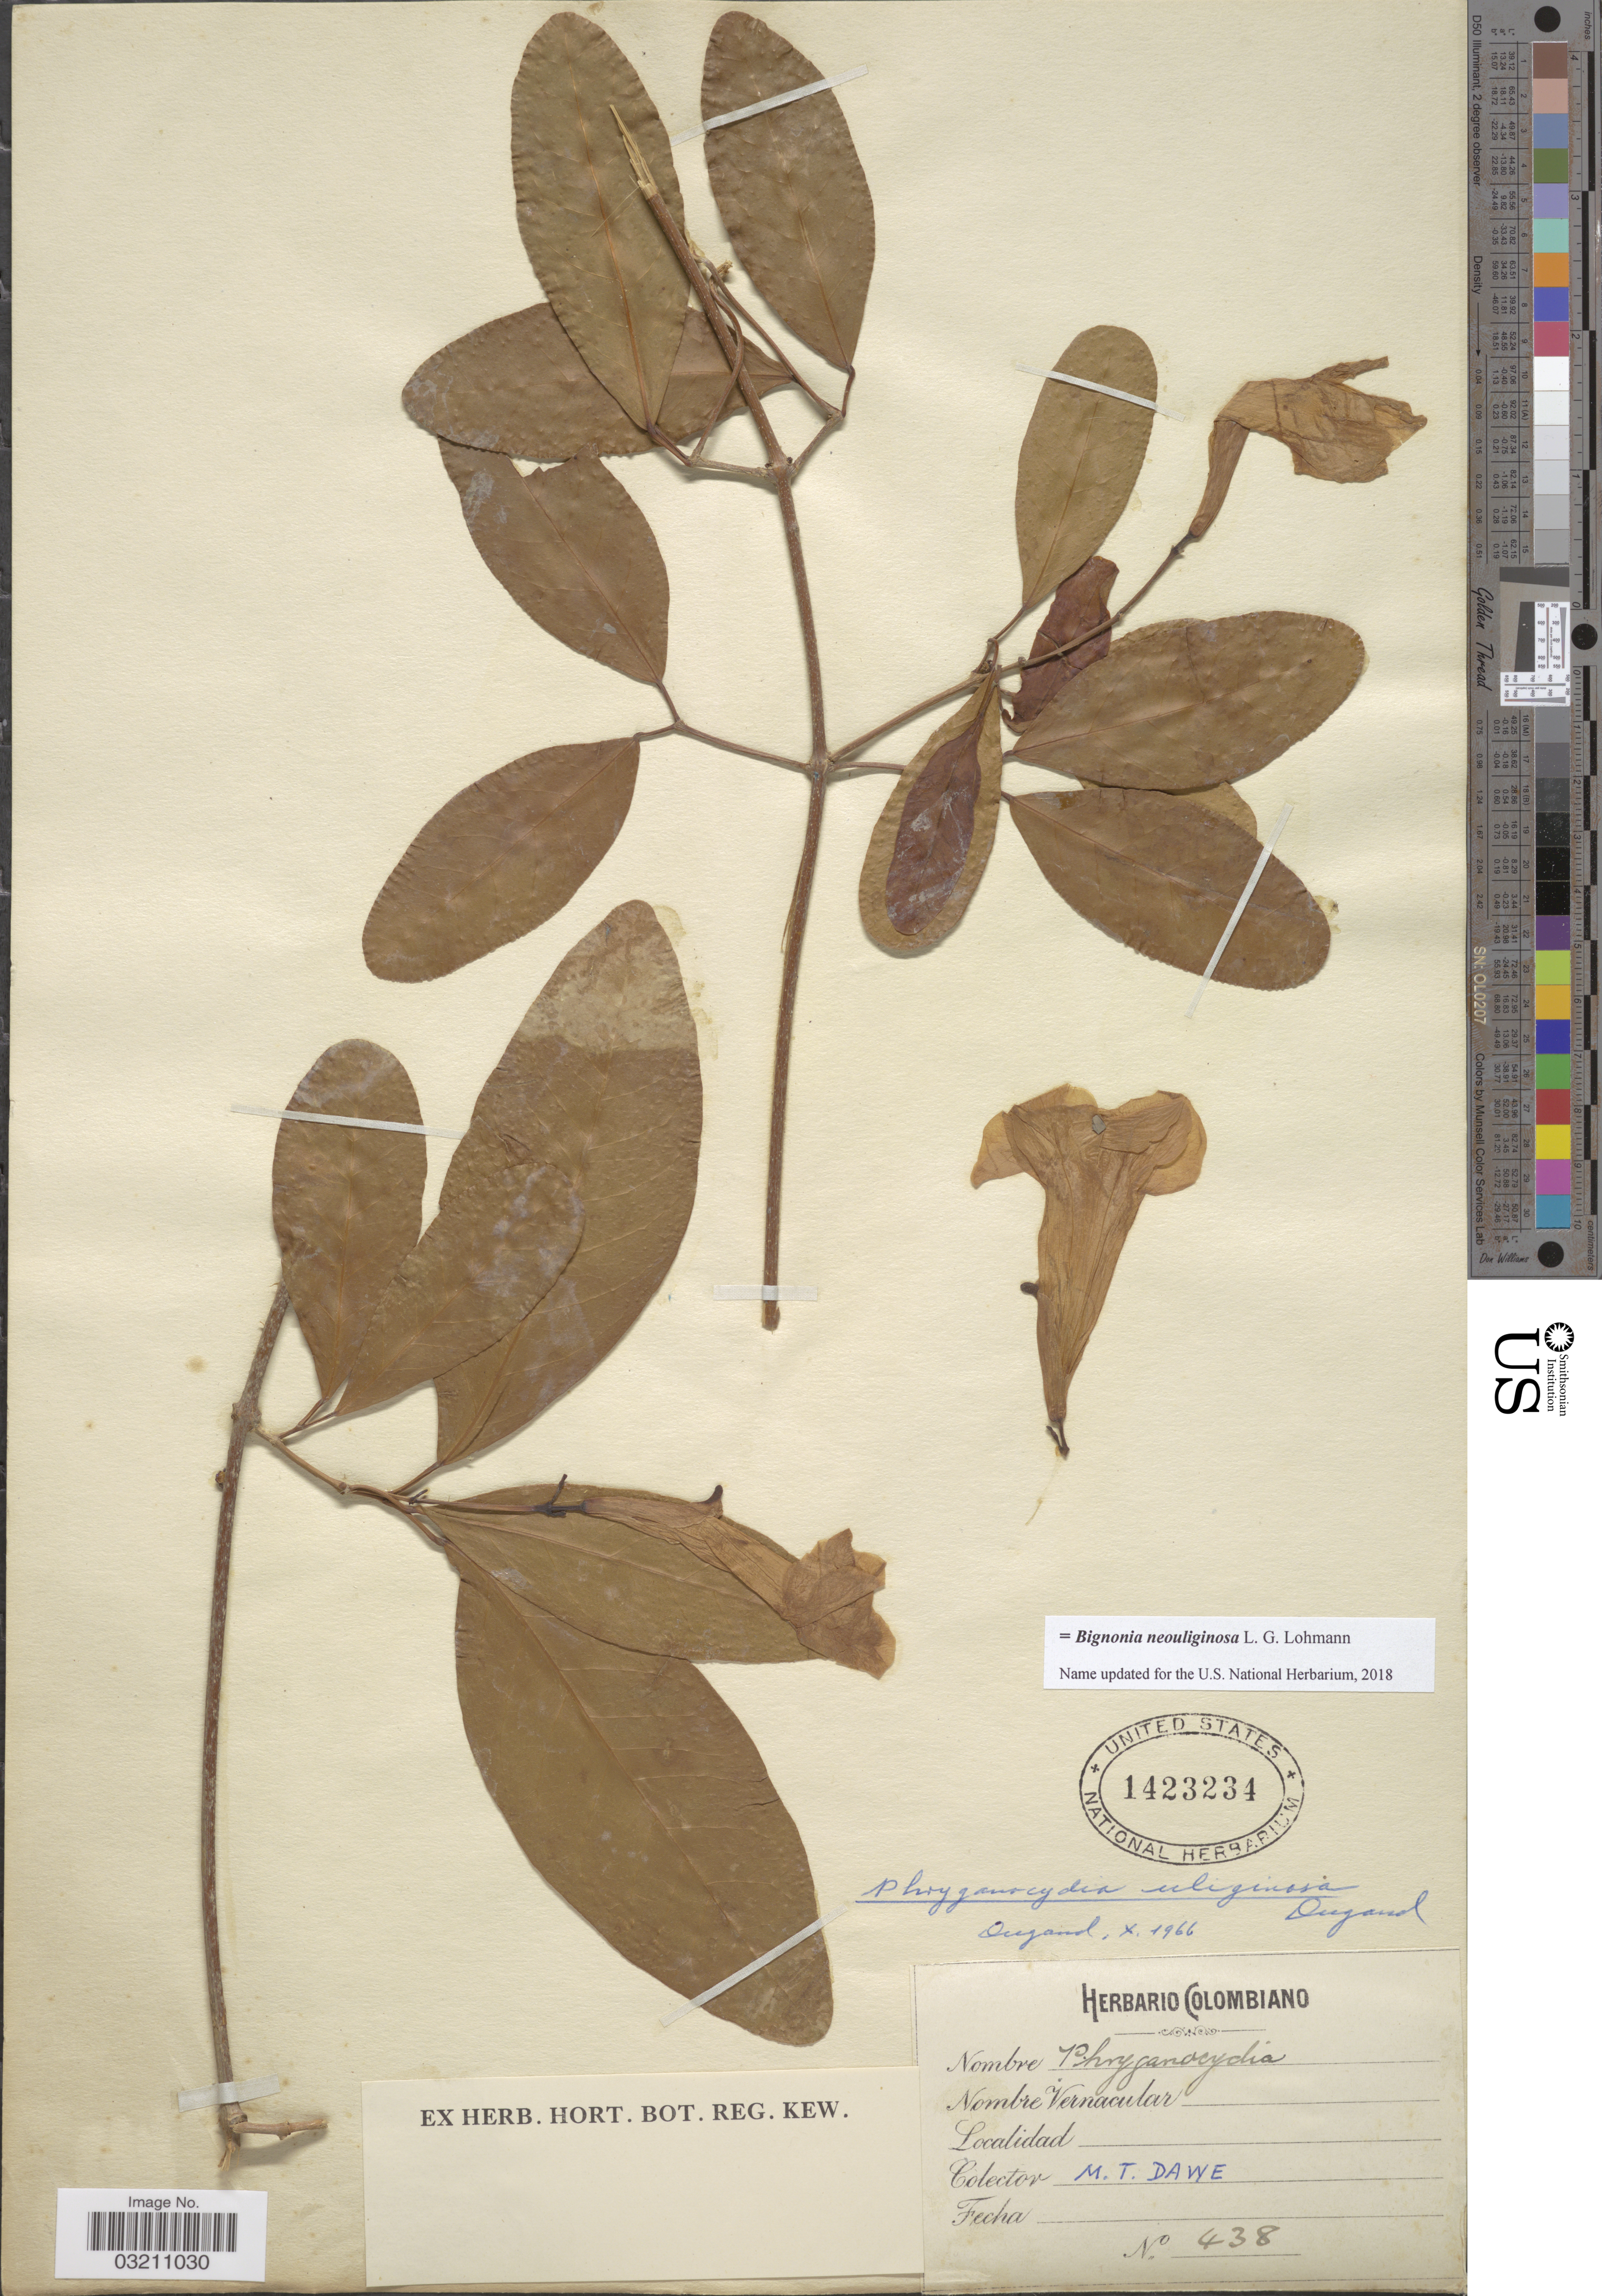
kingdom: Plantae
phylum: Tracheophyta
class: Magnoliopsida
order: Lamiales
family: Bignoniaceae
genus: Bignonia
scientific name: Bignonia neouliginosa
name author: L.G. Lohmann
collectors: M. T. Dawe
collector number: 438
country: Colombia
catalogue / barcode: US 1423234